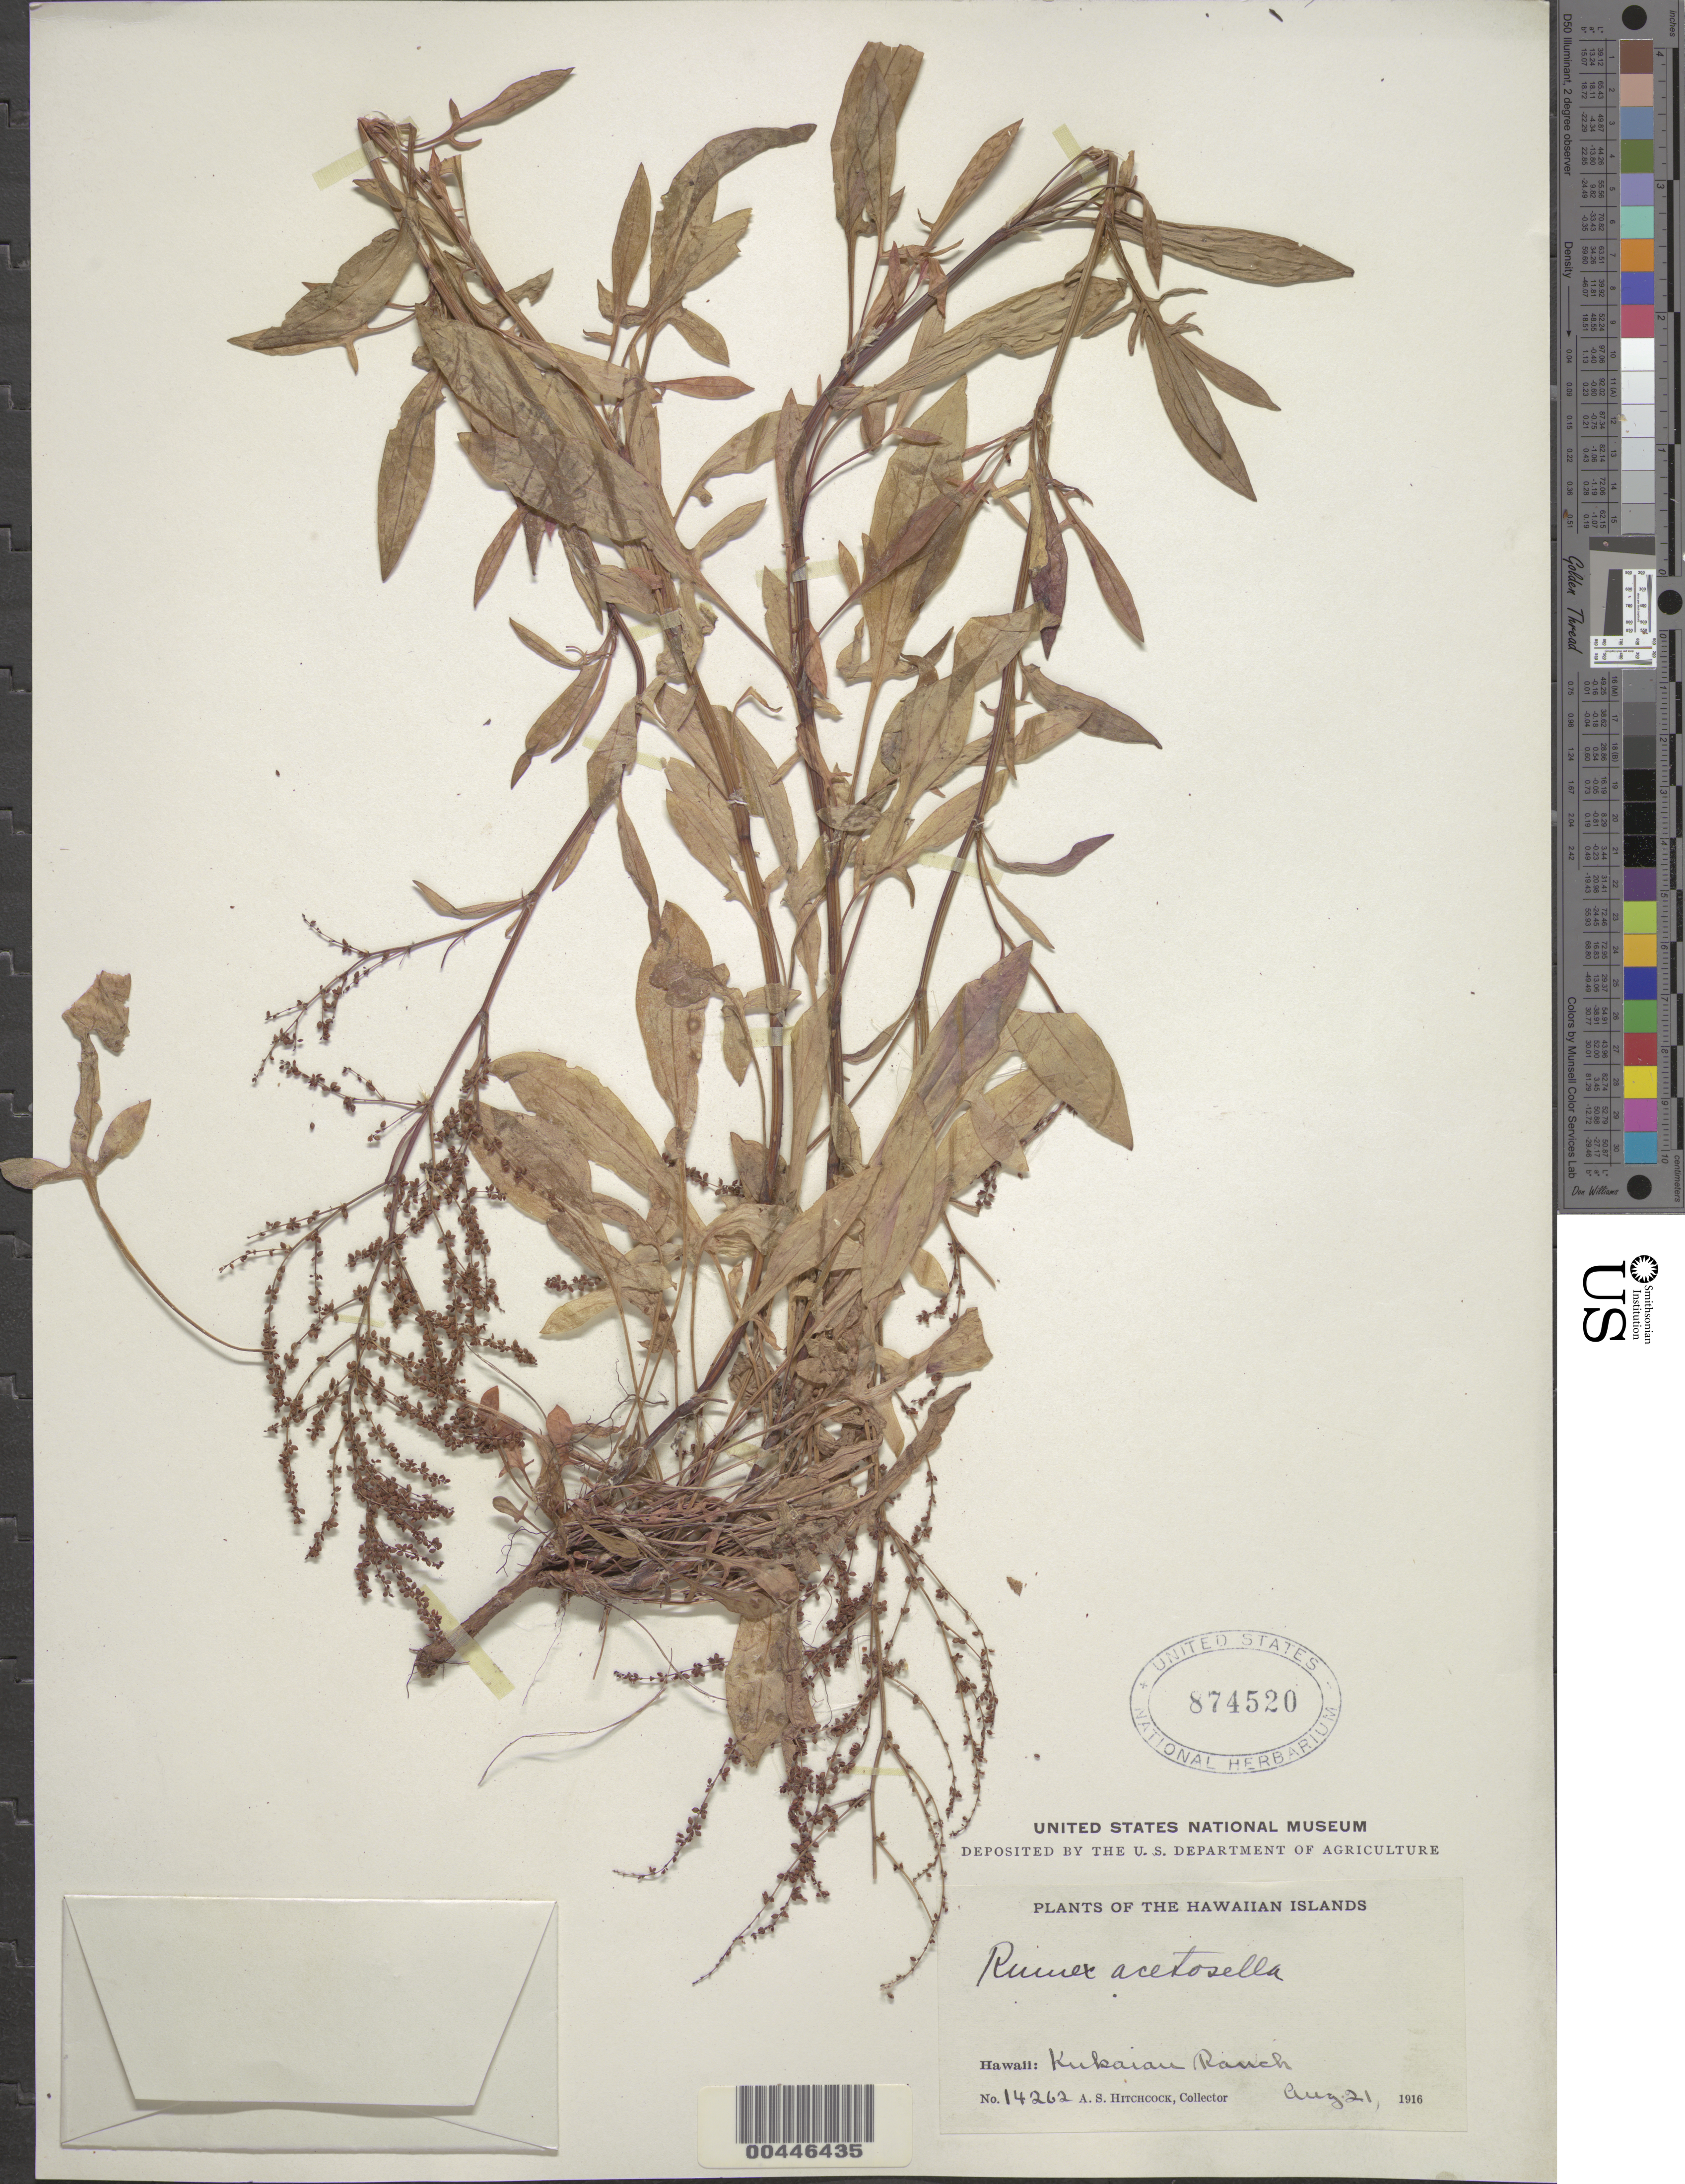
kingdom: Plantae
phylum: Tracheophyta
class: Magnoliopsida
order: Caryophyllales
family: Polygonaceae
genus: Rumex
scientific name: Rumex acetosella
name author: L.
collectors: A. S. Hitchcock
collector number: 14262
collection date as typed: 21 Aug 1916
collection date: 1916-08-21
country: United States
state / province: Hawaii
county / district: Hawaii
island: Hawaii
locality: Kukaiau Ranch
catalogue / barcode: US 874520